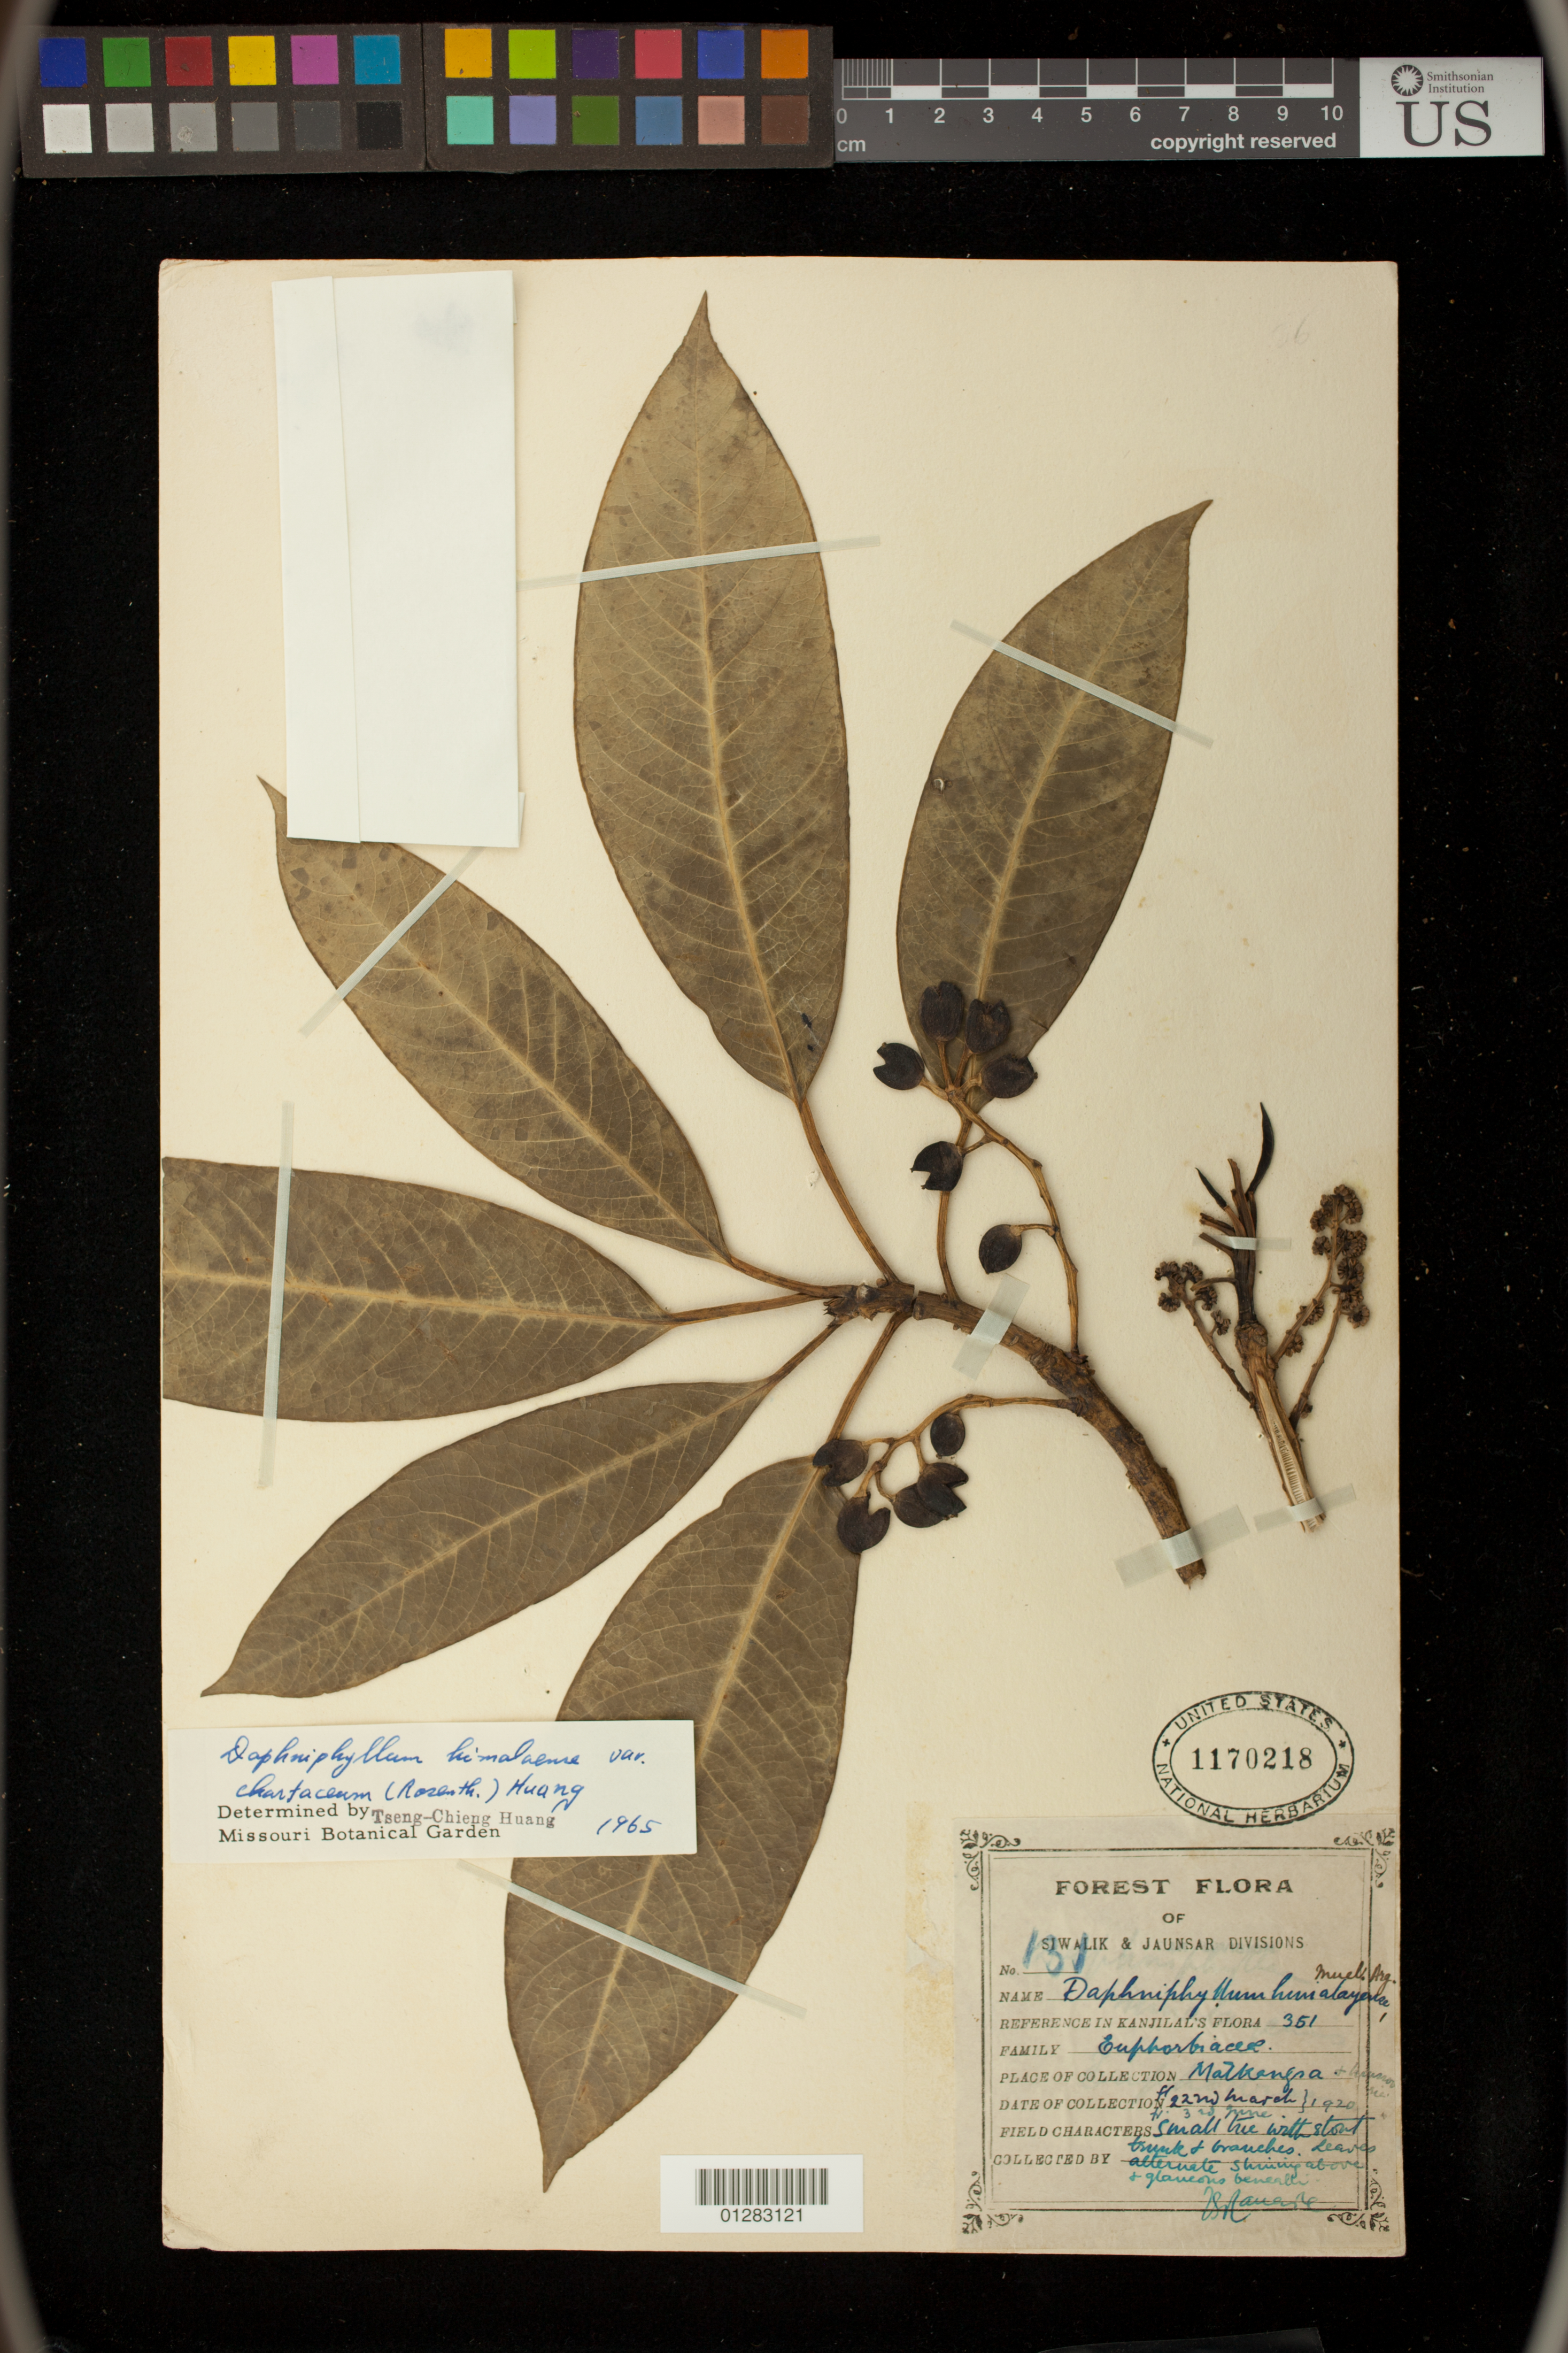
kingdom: Plantae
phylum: Tracheophyta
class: Magnoliopsida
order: Saxifragales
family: Daphniphyllaceae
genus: Daphniphyllum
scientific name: Daphniphyllum himalayense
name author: (Benth.) Müll. Arg.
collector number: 131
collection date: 1920-03-22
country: India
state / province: Uttarakhand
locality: Matkangra, Siwalik & Jaunsar Divisions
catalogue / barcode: US 1170218